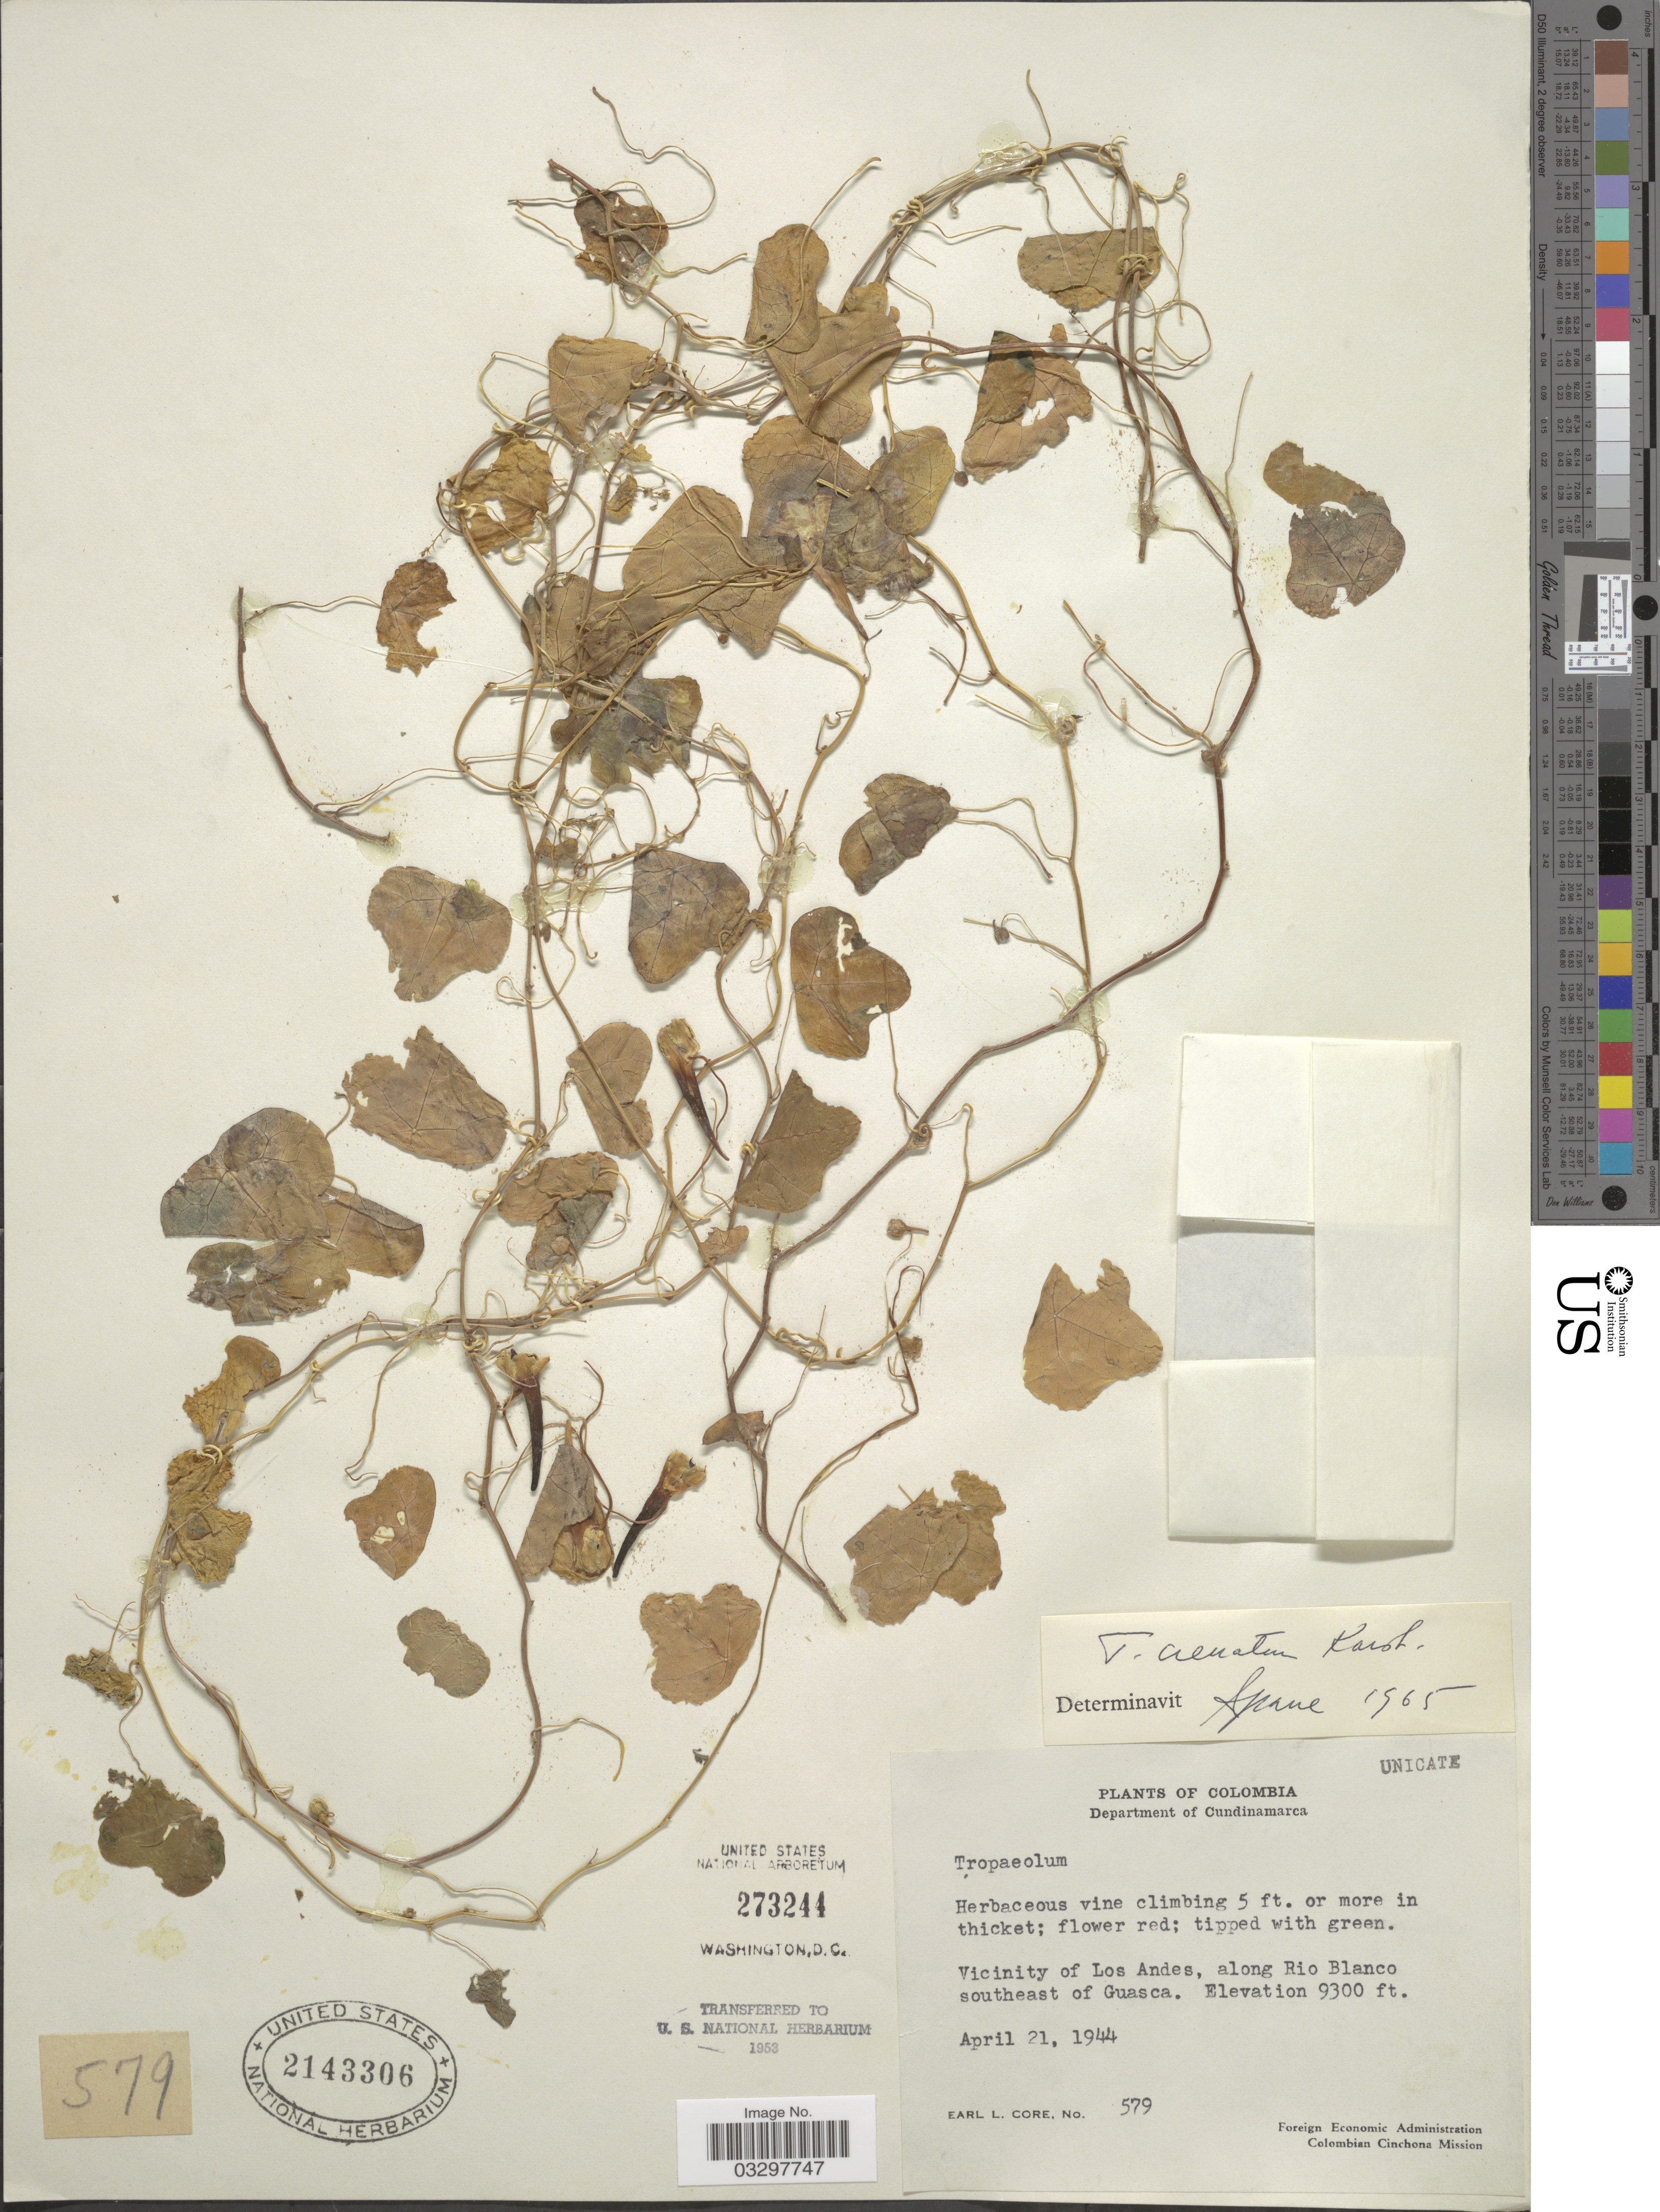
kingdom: Plantae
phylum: Tracheophyta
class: Magnoliopsida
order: Brassicales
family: Tropaeolaceae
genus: Tropaeolum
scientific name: Tropaeolum crenatum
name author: H. Karst.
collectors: E. L. Core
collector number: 579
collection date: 1944-04-21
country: Colombia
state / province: Cundinamarca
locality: Department of Cundinamarca. Vicinity of Los Andes, along Rio Blanco southeast of Guasca.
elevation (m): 2835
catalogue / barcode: US 2143306